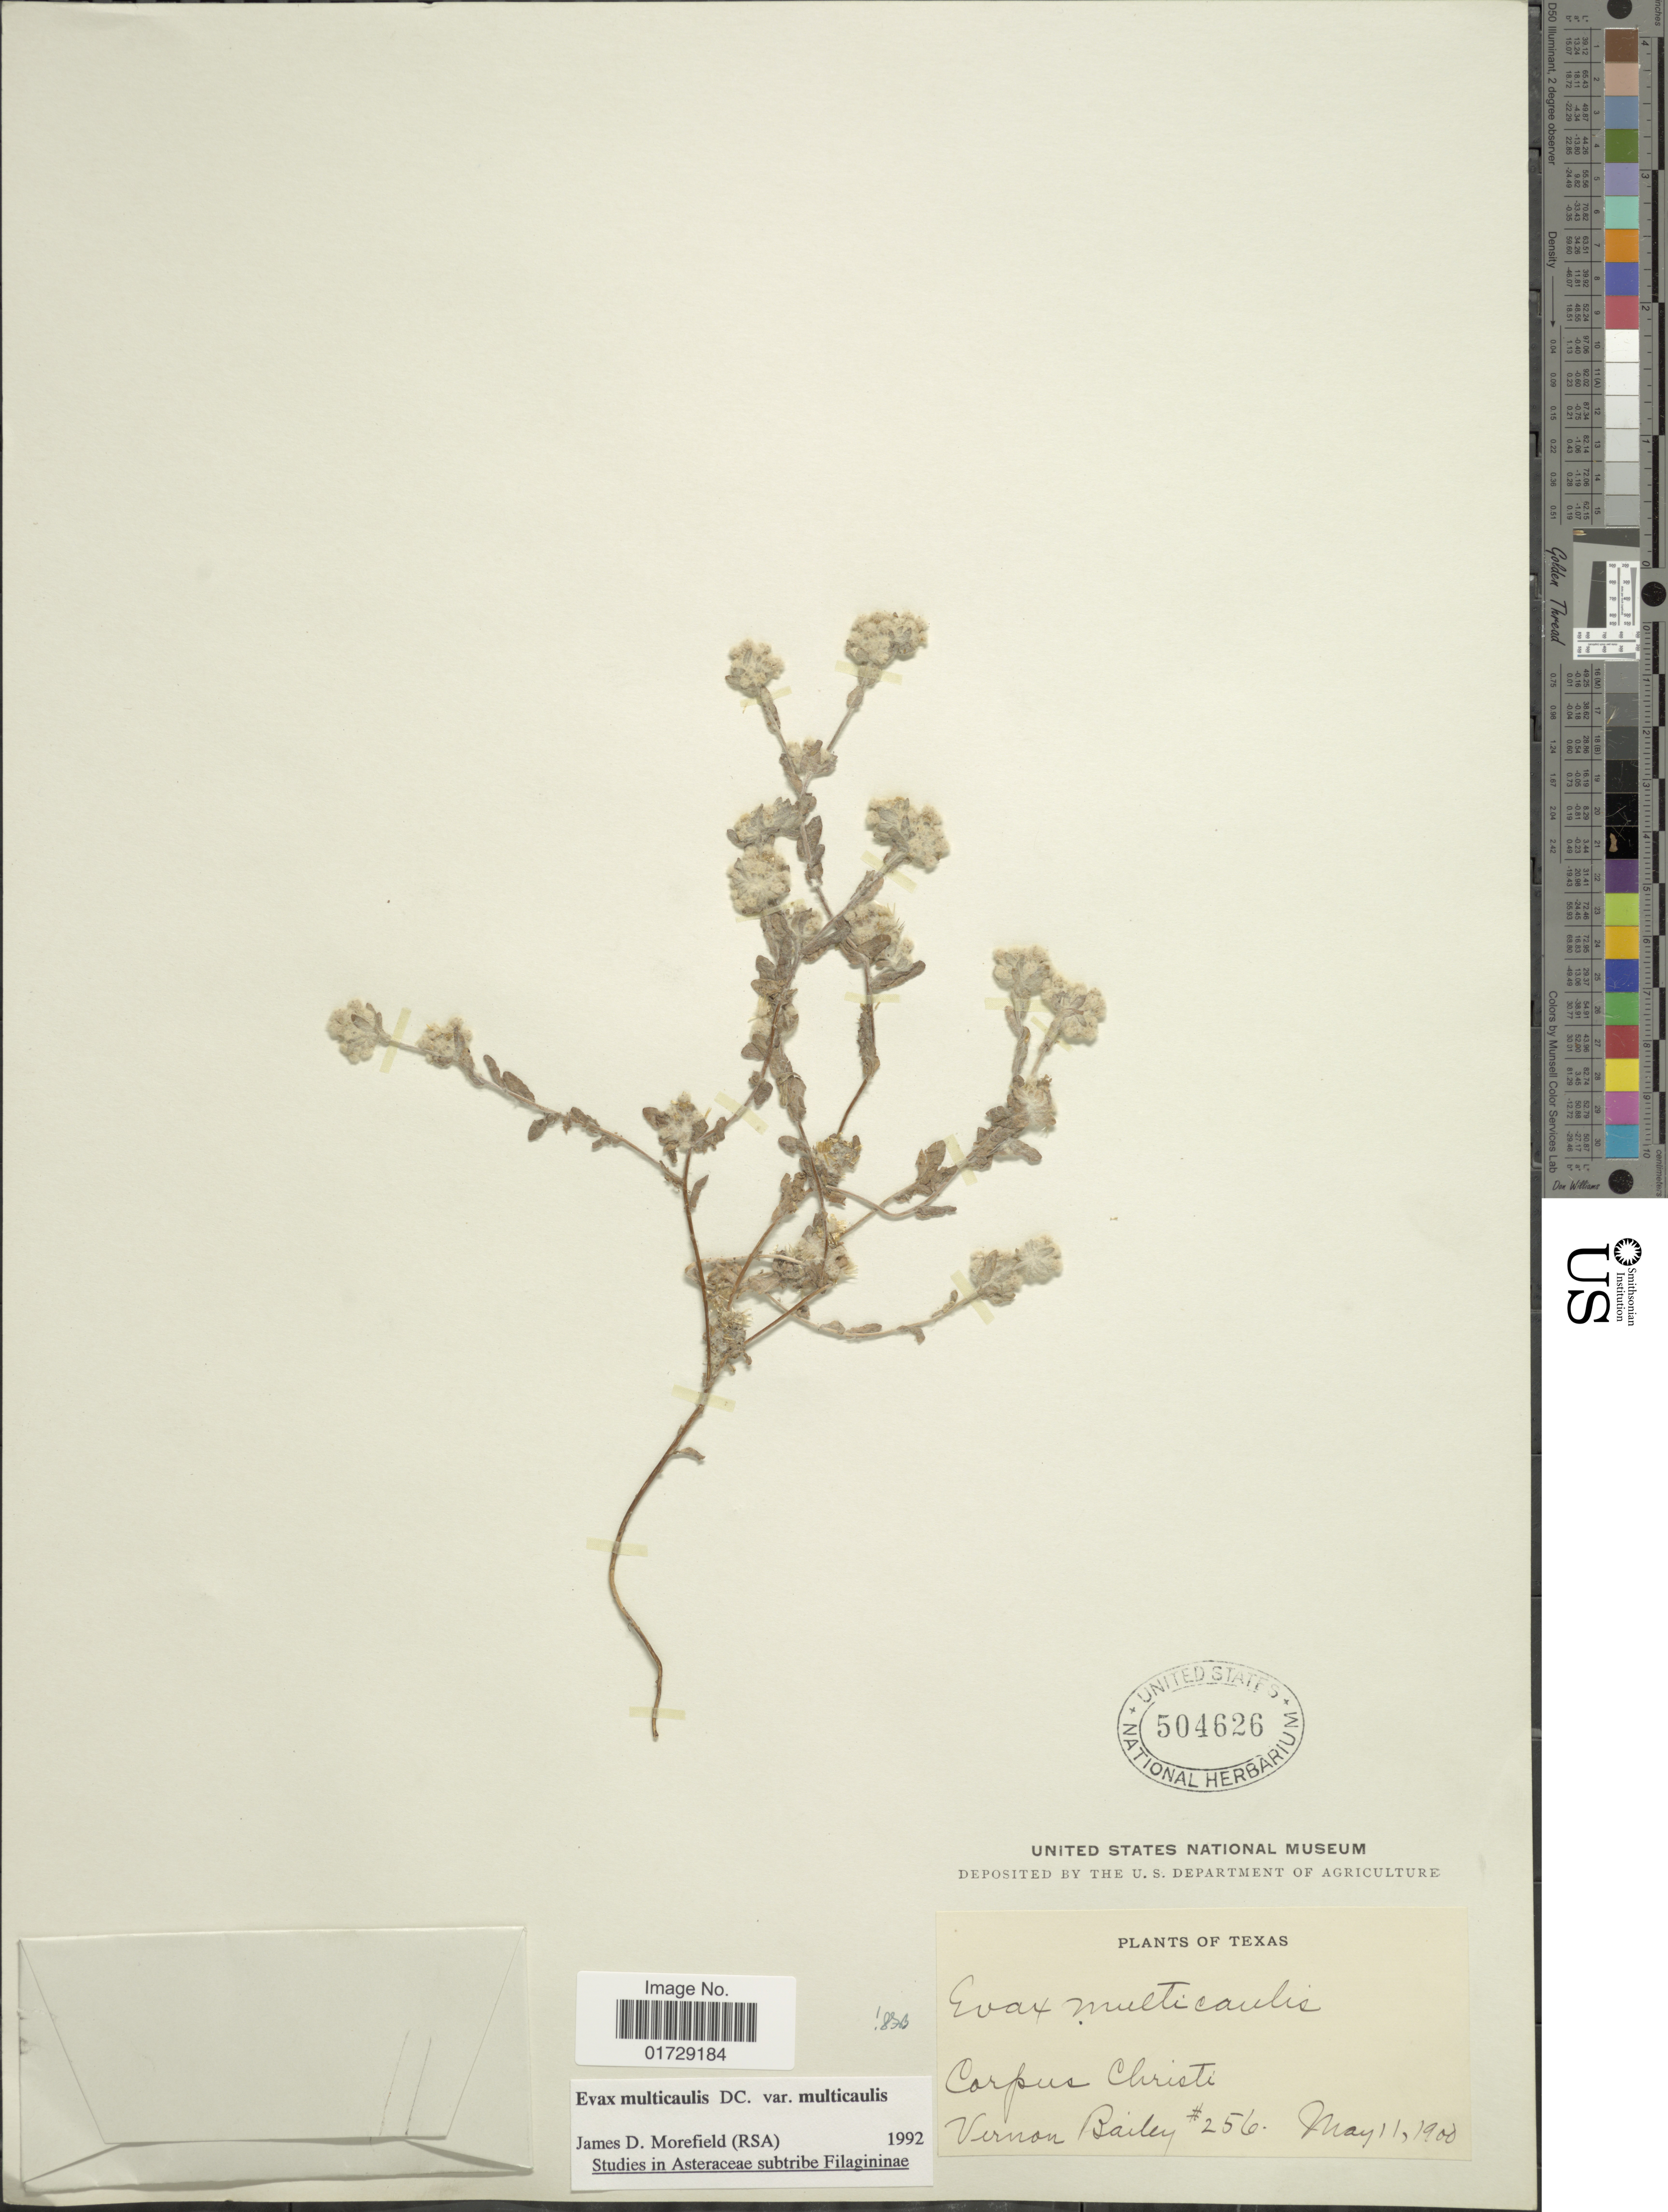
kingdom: Plantae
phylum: Tracheophyta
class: Magnoliopsida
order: Asterales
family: Asteraceae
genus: Evax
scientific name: Evax multicaulis var. multicaulis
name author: DC.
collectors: V. O. Bailey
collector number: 256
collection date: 1900-05-11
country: United States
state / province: Texas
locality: Corpus Christi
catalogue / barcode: US 504626